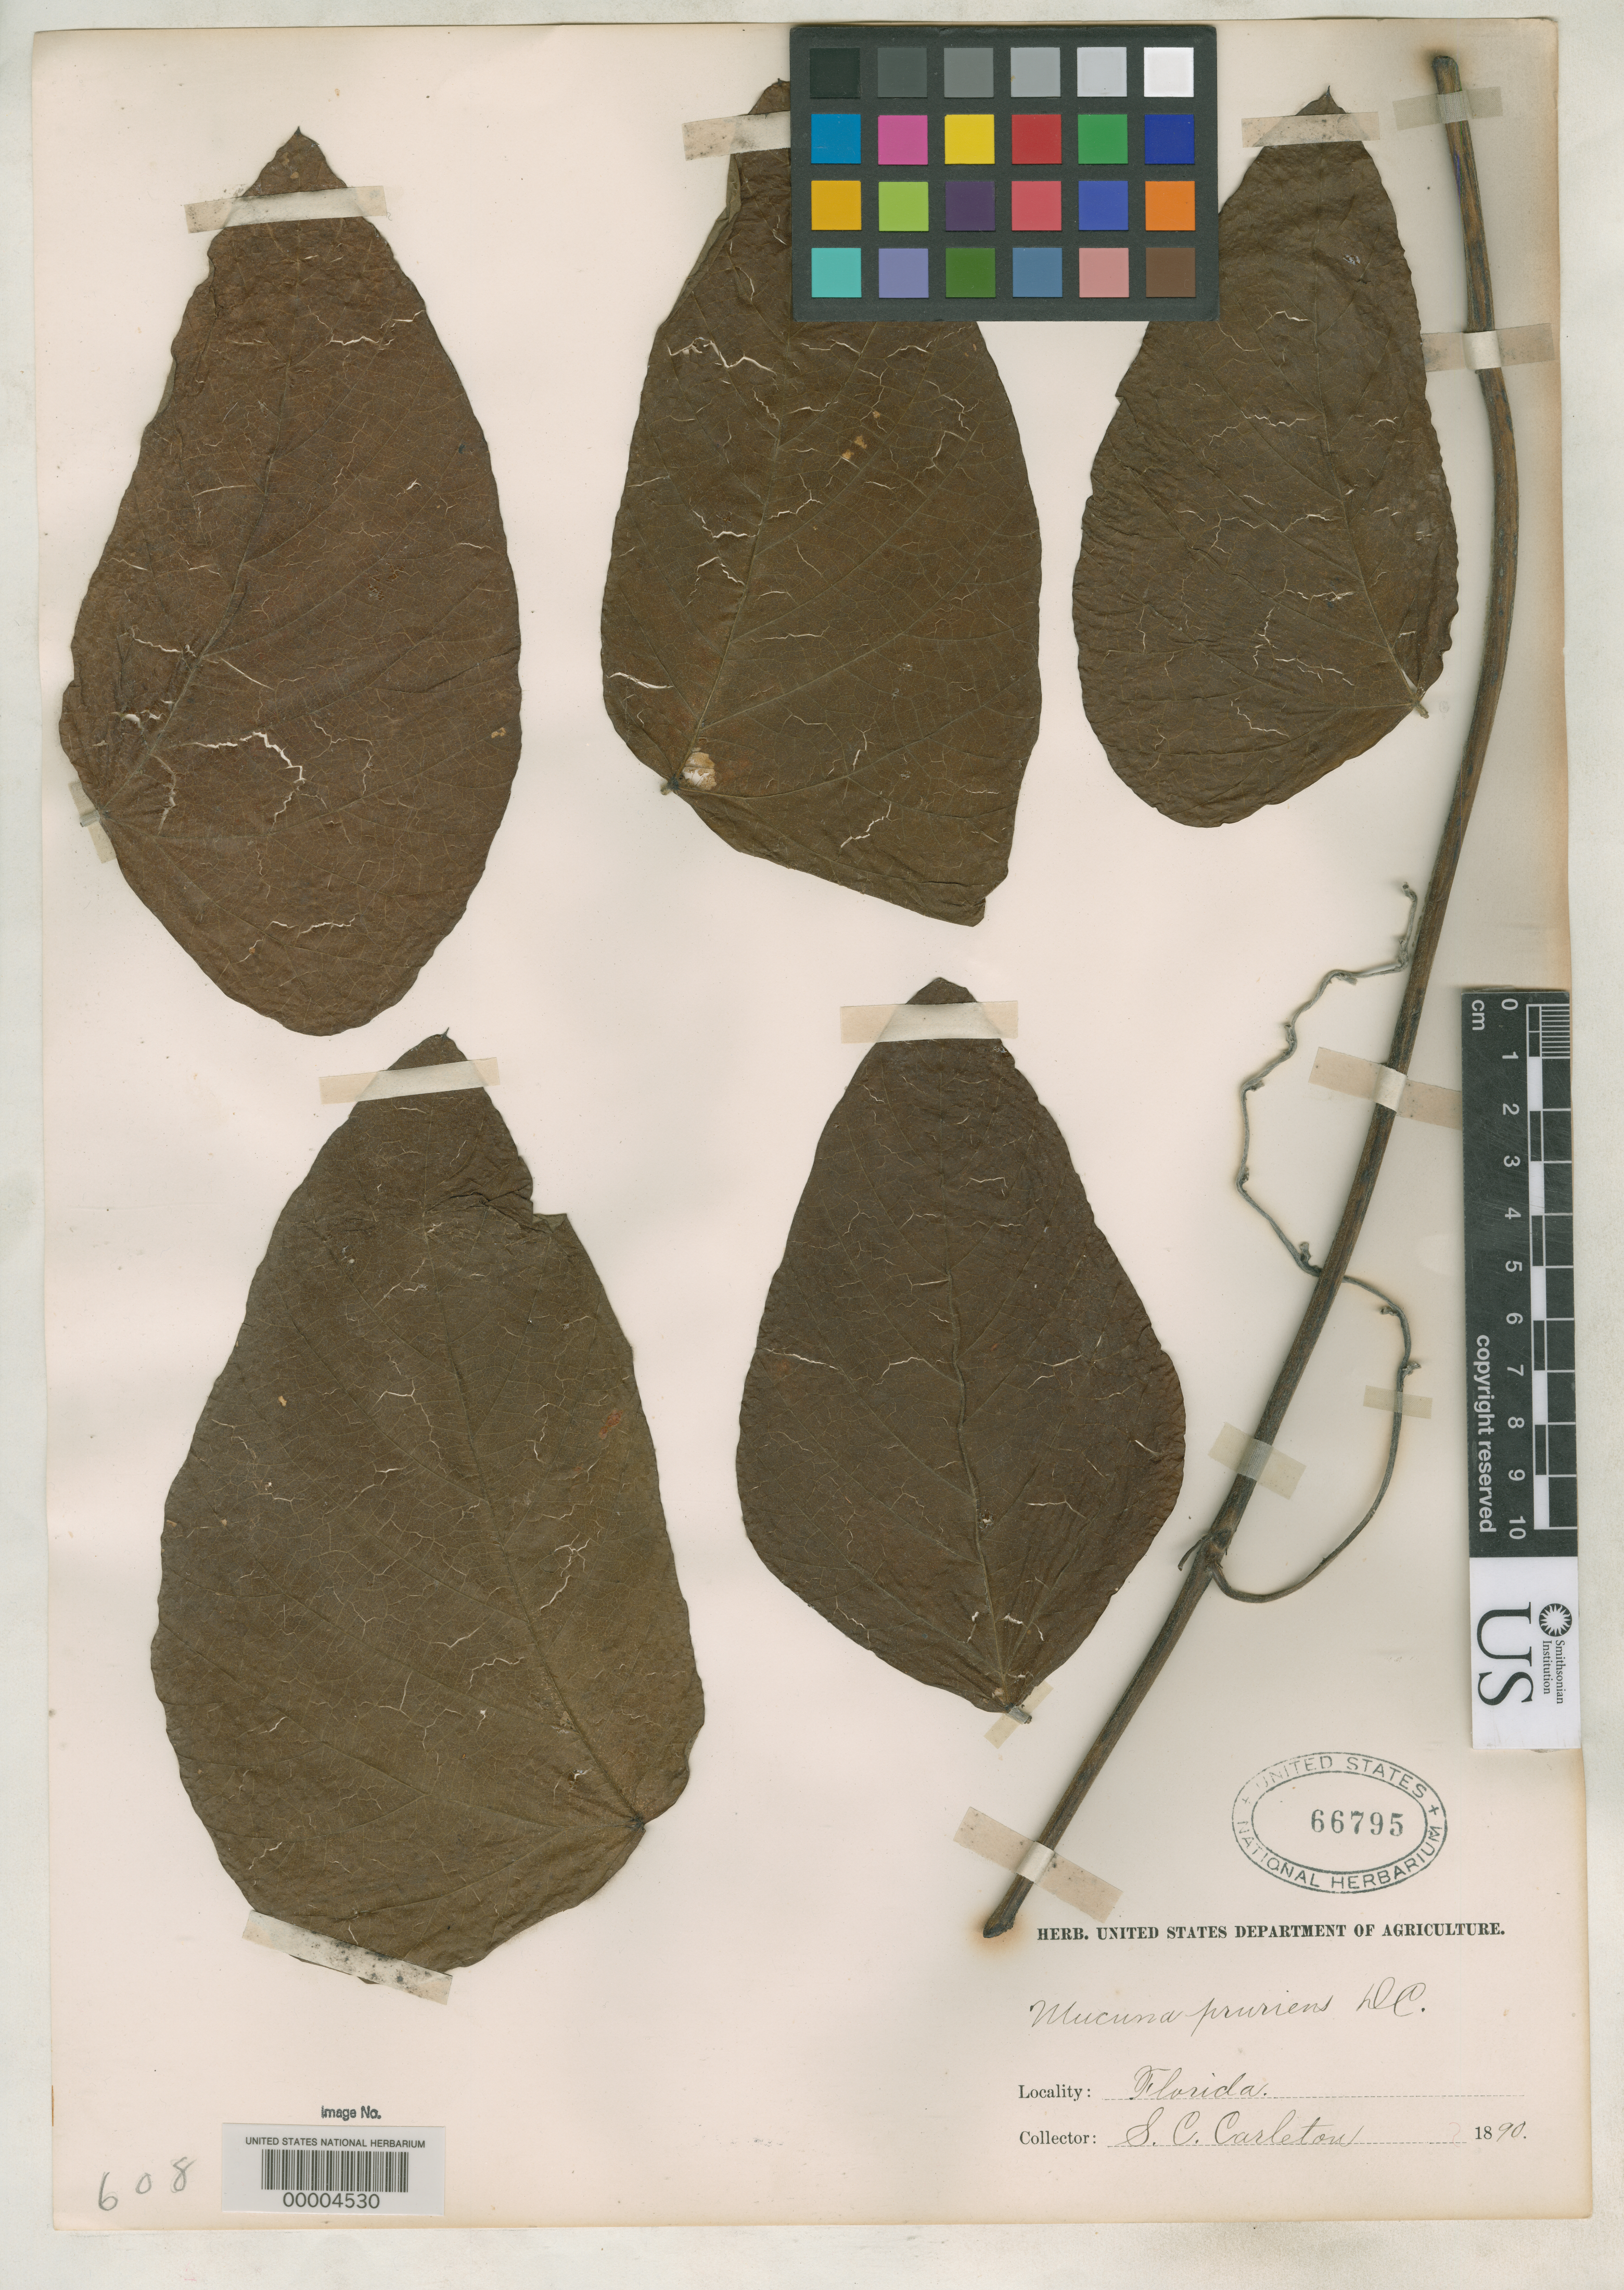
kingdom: Plantae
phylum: Tracheophyta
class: Magnoliopsida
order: Fabales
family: Fabaceae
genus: Stizolobium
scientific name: Stizolobium deeringianum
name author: Bort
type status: Holotype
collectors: S. Carleton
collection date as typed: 22 Sep 1890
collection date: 1890-09-22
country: United States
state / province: Florida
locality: Argo.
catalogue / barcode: US 66795